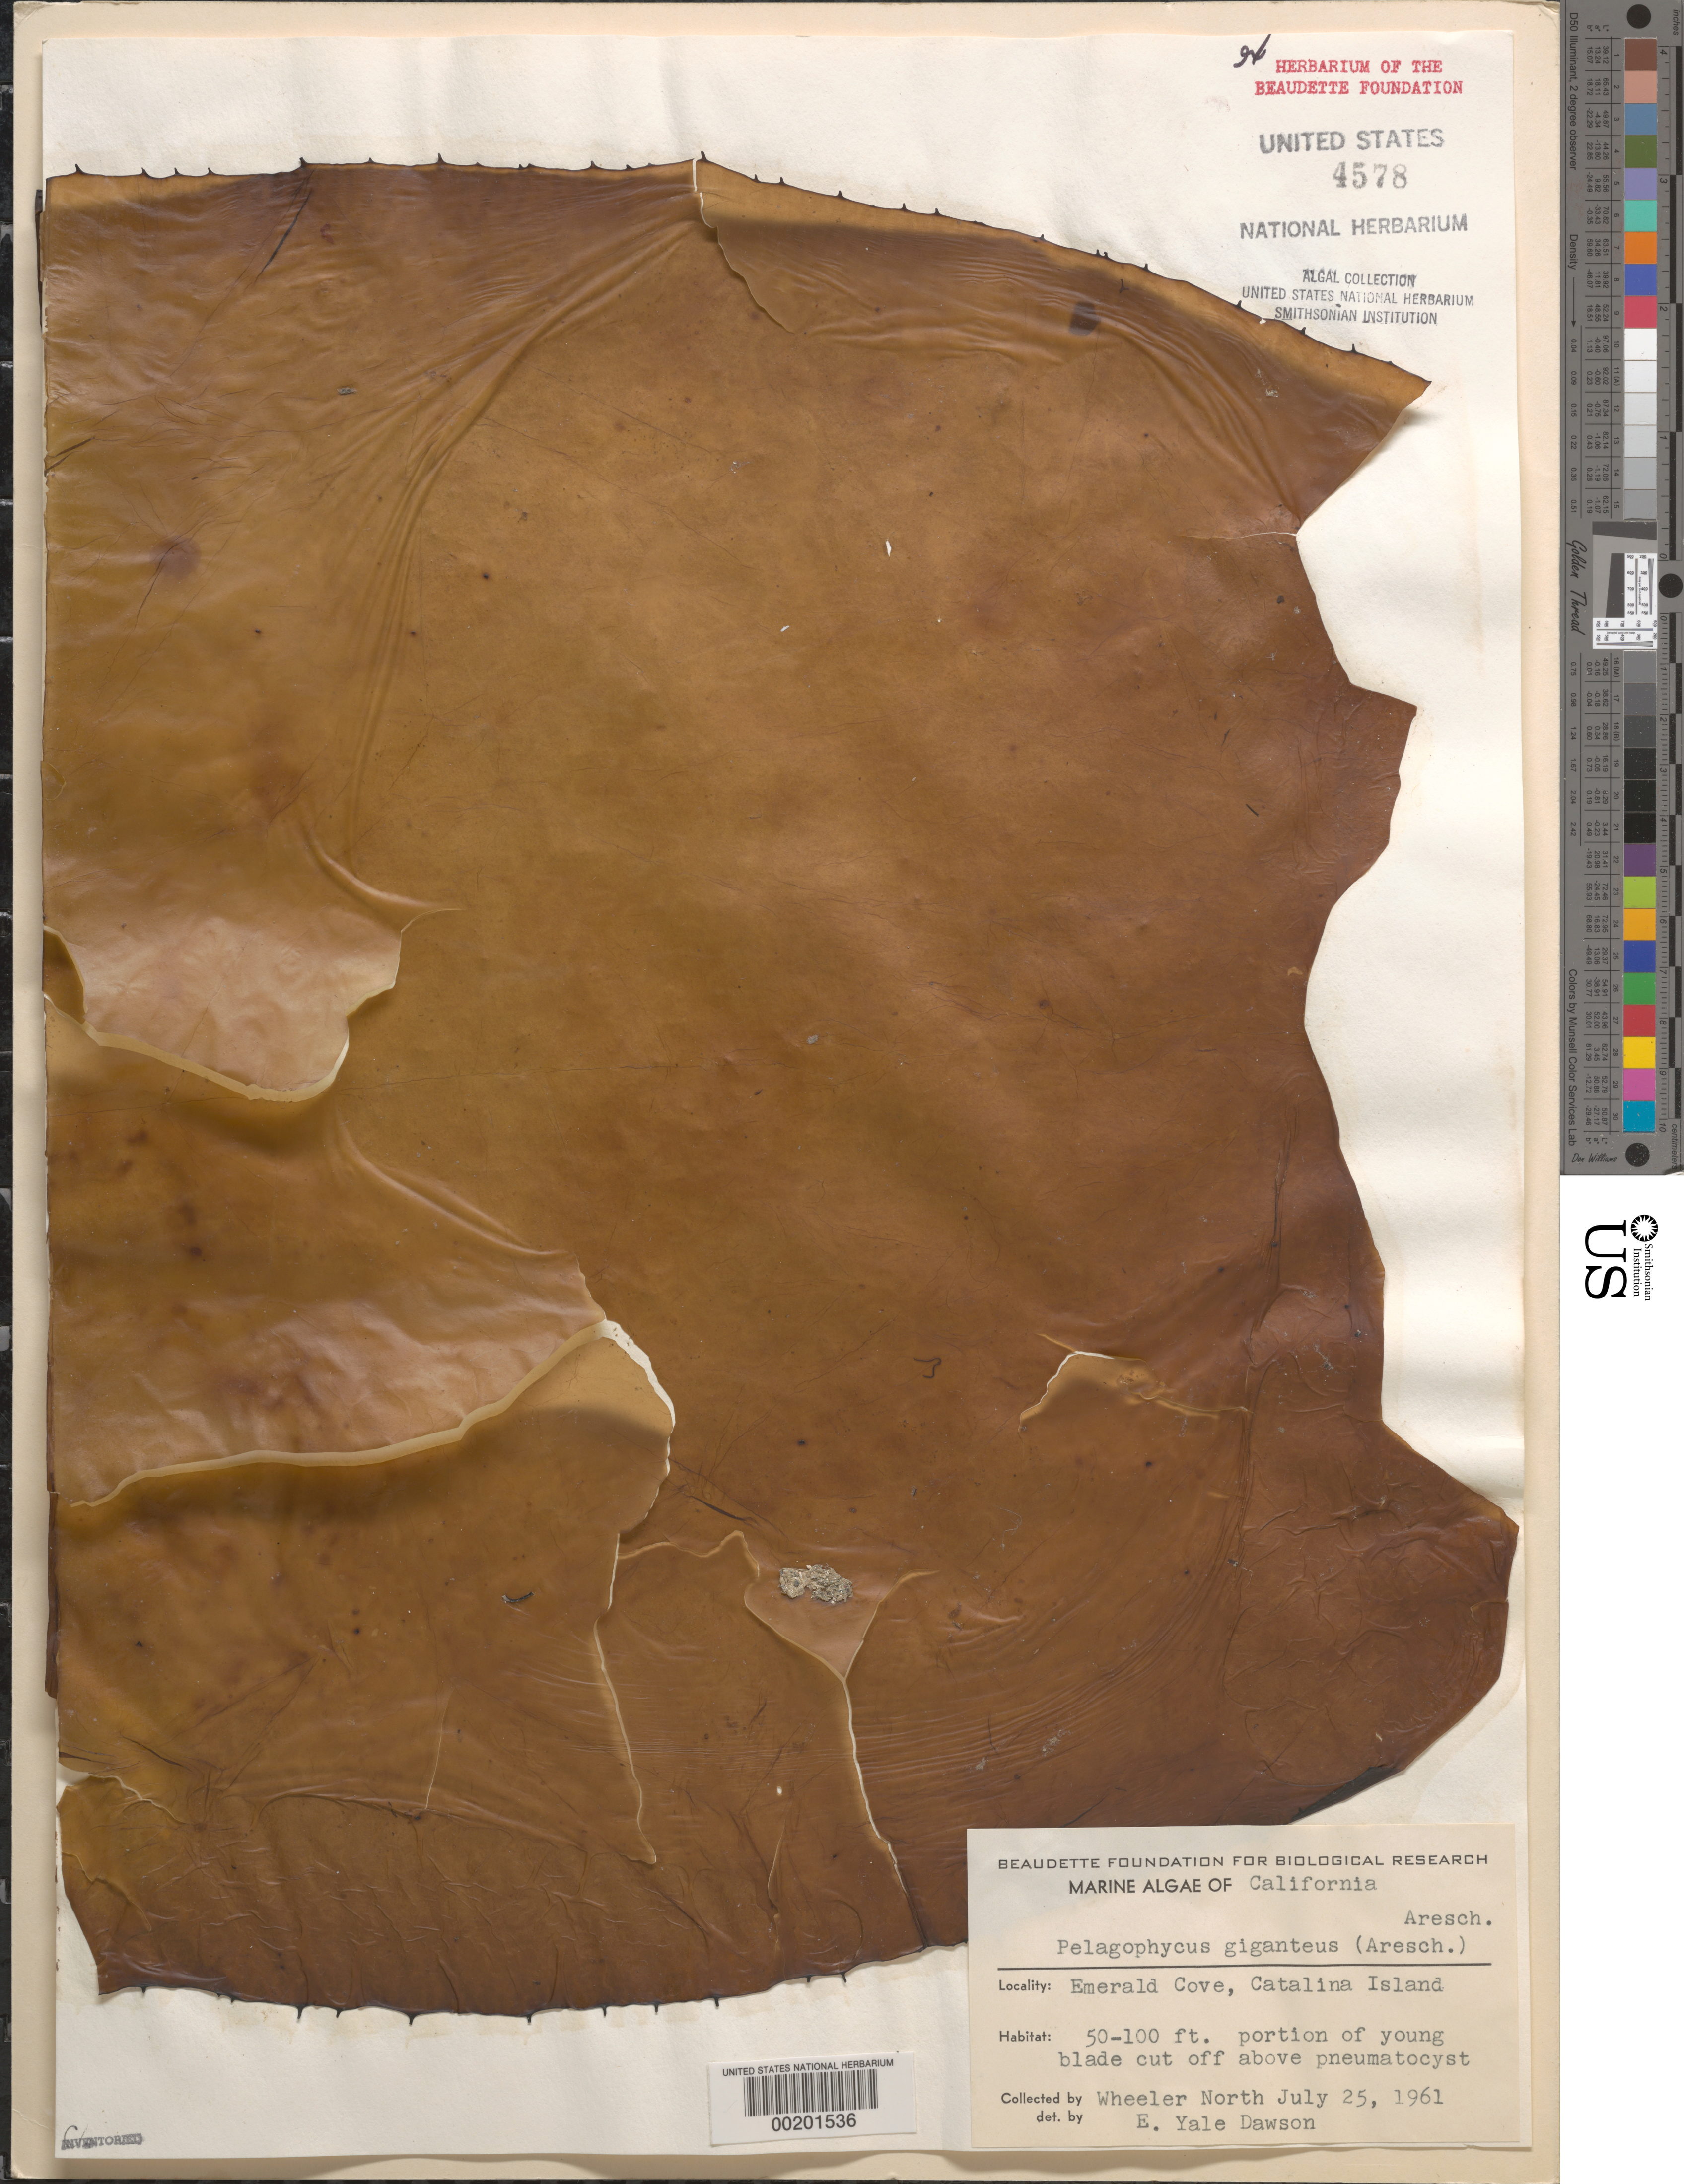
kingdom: Chromista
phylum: Ochrophyta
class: Phaeophyceae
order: Laminariales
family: Laminariaceae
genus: Pelagophycus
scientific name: Pelagophycus porra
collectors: W. North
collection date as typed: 25 Jul 1961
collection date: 1961-07-25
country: United States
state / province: California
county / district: Los Angeles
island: Santa Catalina Island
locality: Emerald Cove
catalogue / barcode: US 4578